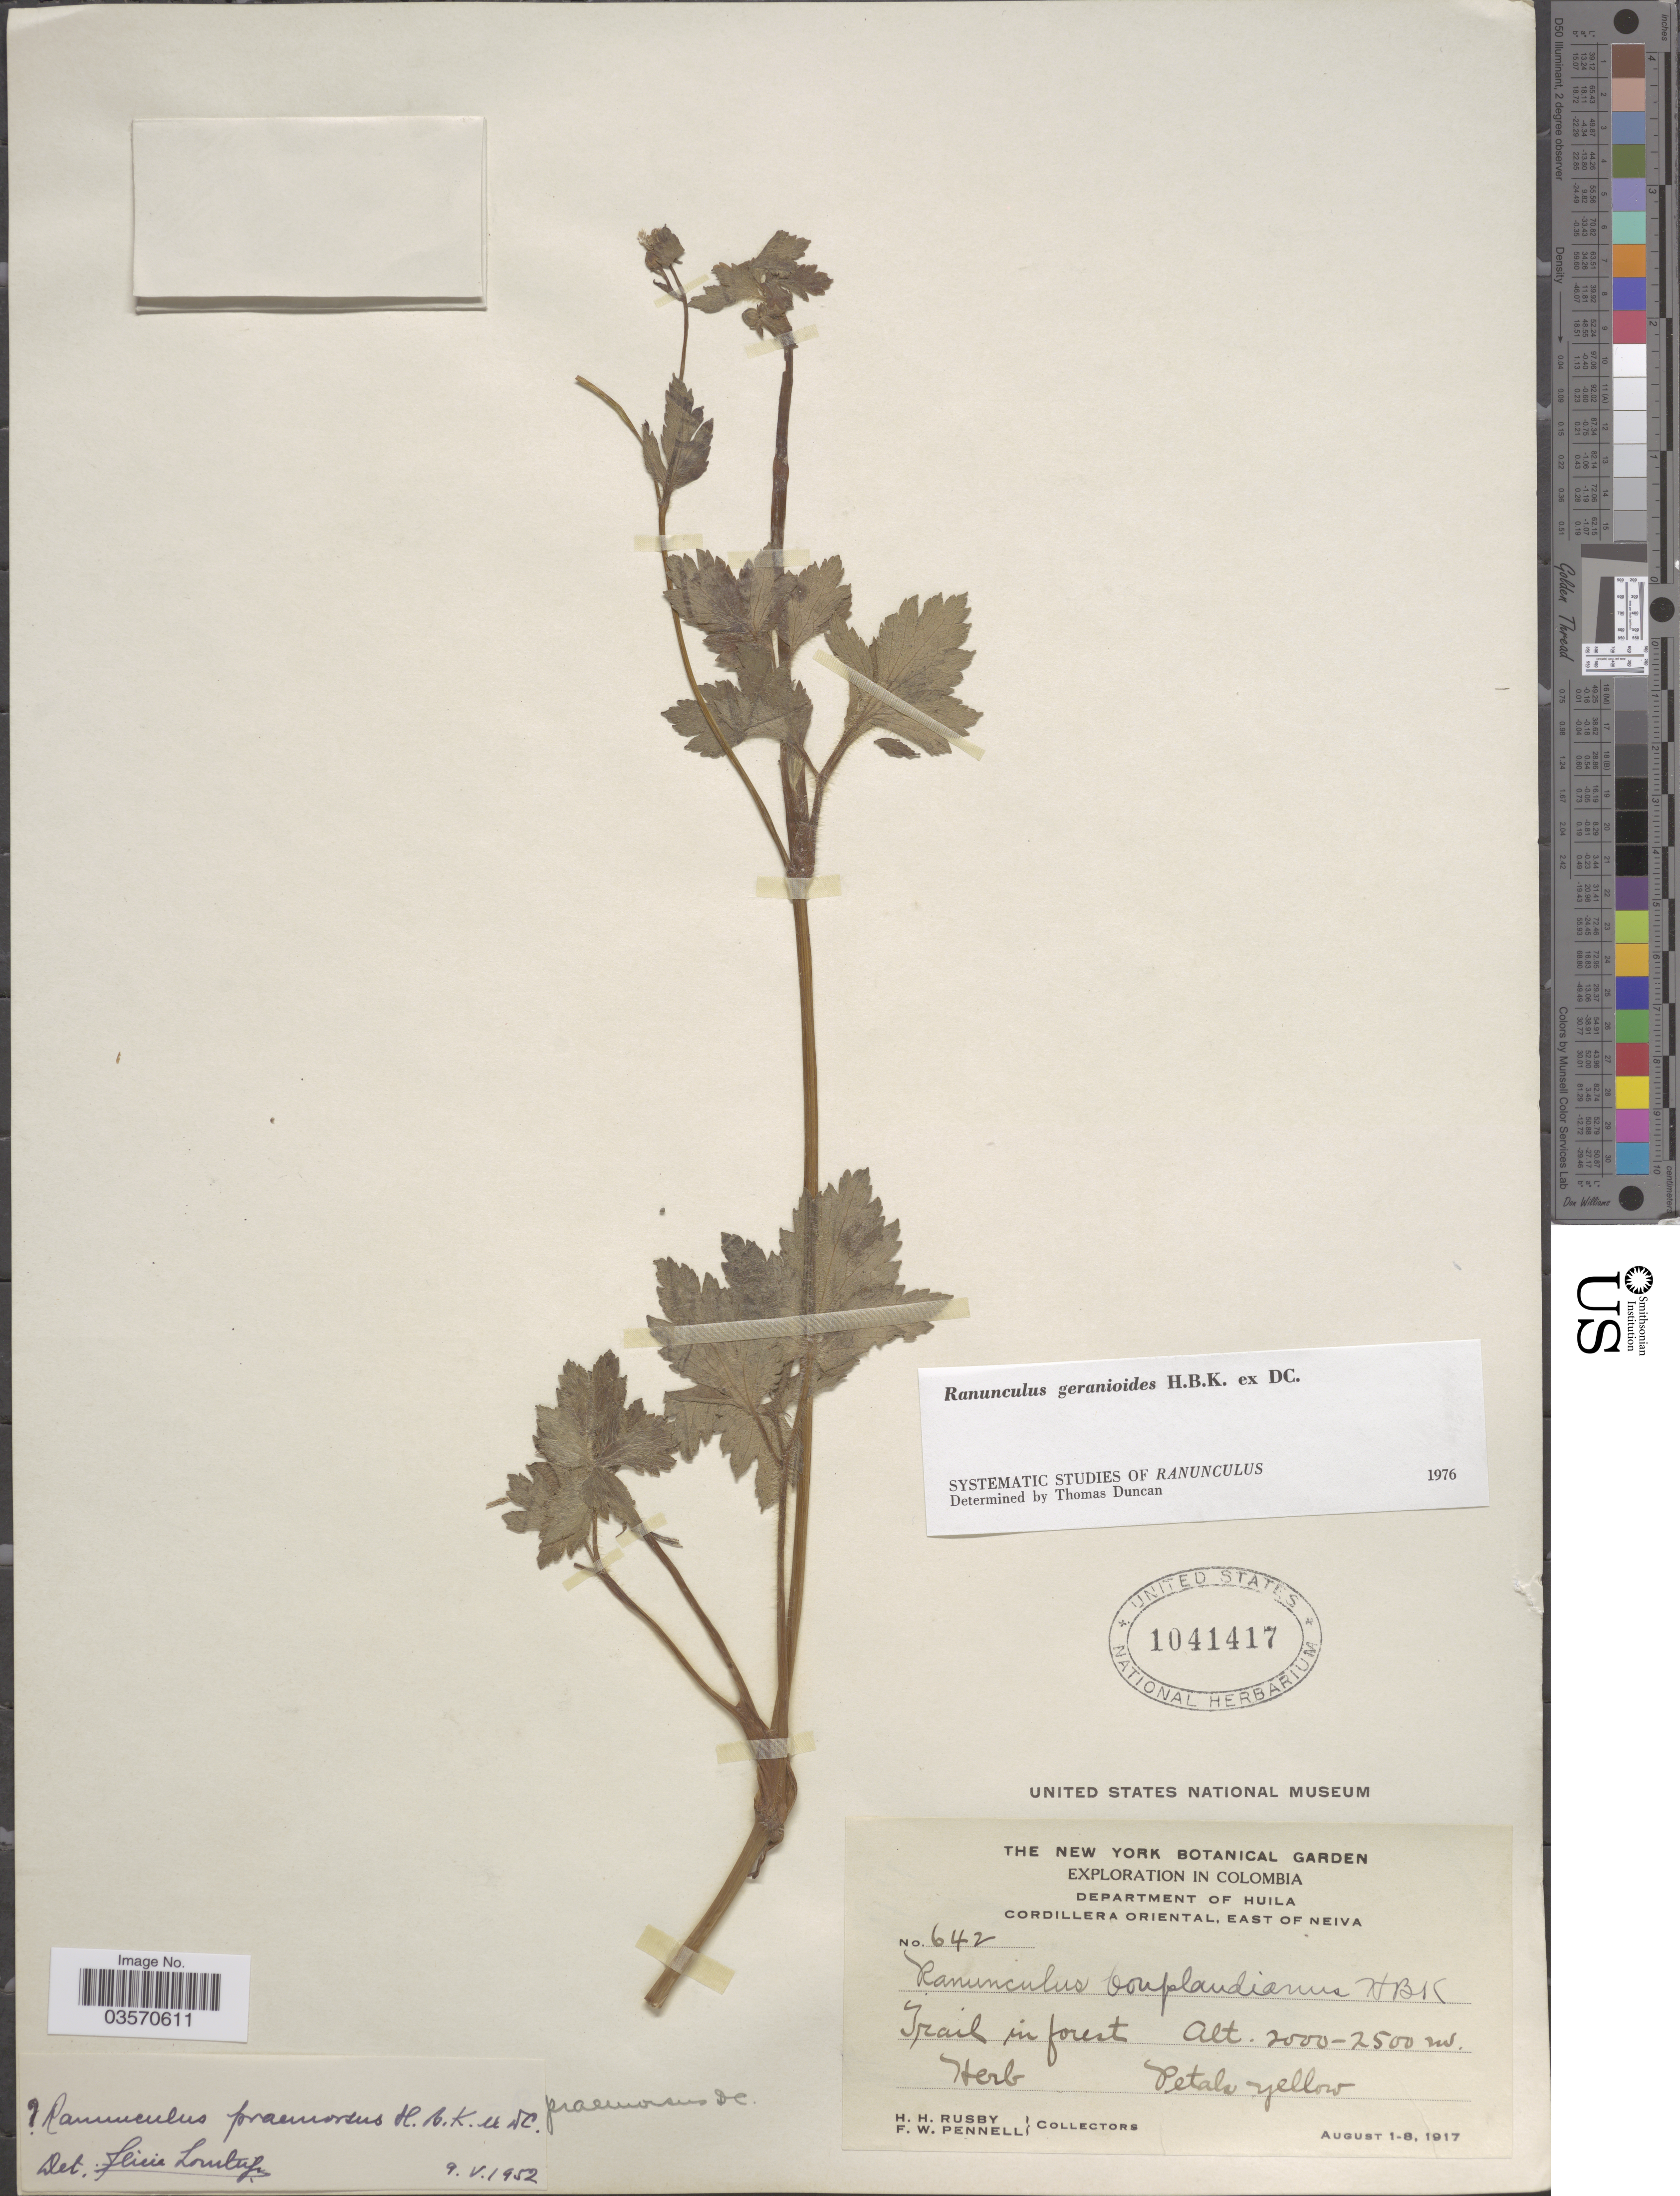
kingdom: Plantae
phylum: Tracheophyta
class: Magnoliopsida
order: Ranunculales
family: Ranunculaceae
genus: Ranunculus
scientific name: Ranunculus geranioides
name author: Humb. et al. ex DC.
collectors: H. H. Rusby & F. W. Pennell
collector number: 642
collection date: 1917-08-01/1917-08-08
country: Colombia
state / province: Huila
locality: Department of Huila. Cordillera Oriental, East of Neiva. Trail in forest.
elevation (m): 2000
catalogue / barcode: US 1041417